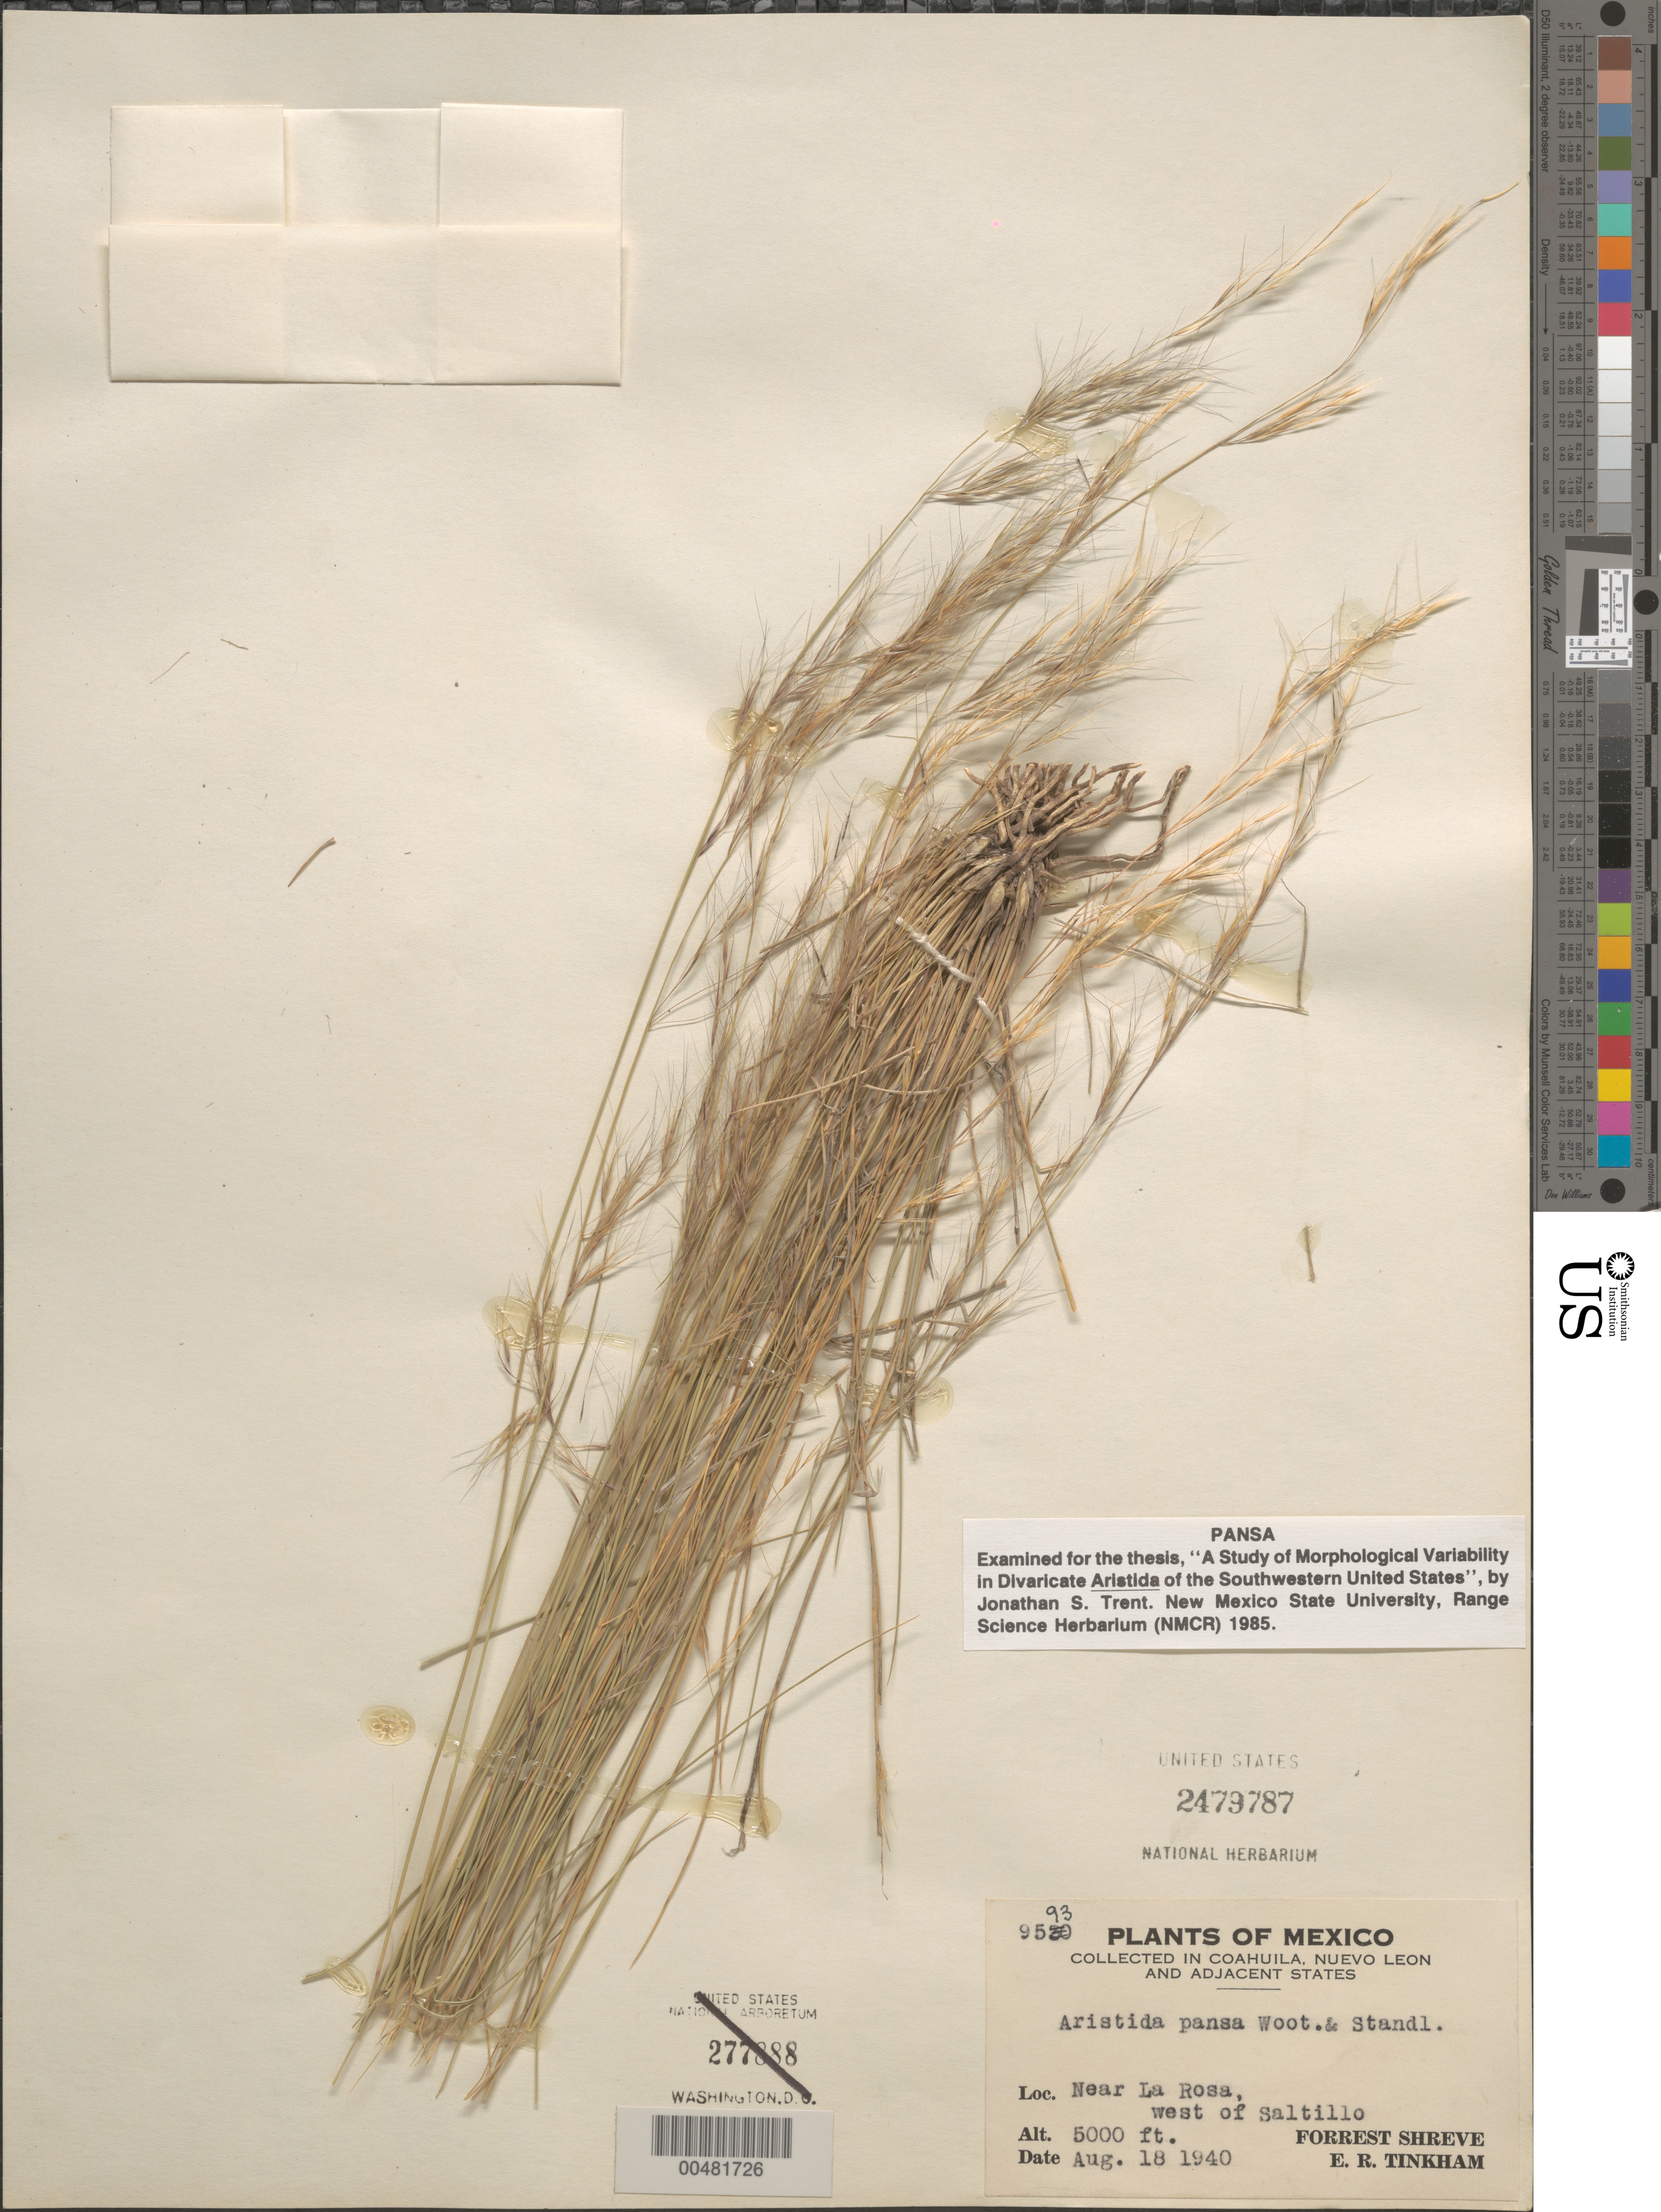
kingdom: Plantae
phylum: Tracheophyta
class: Liliopsida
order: Poales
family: Poaceae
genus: Aristida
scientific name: Aristida pansa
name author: Wooton & Standl.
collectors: F. Shreve & E. Tinkham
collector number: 9593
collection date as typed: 18 Aug 1940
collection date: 1940-08-18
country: Mexico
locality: Coahuila, Nuevo Leon, and adjacent states, near La Rosa, W of Saltillo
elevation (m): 1524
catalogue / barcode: US 2479787